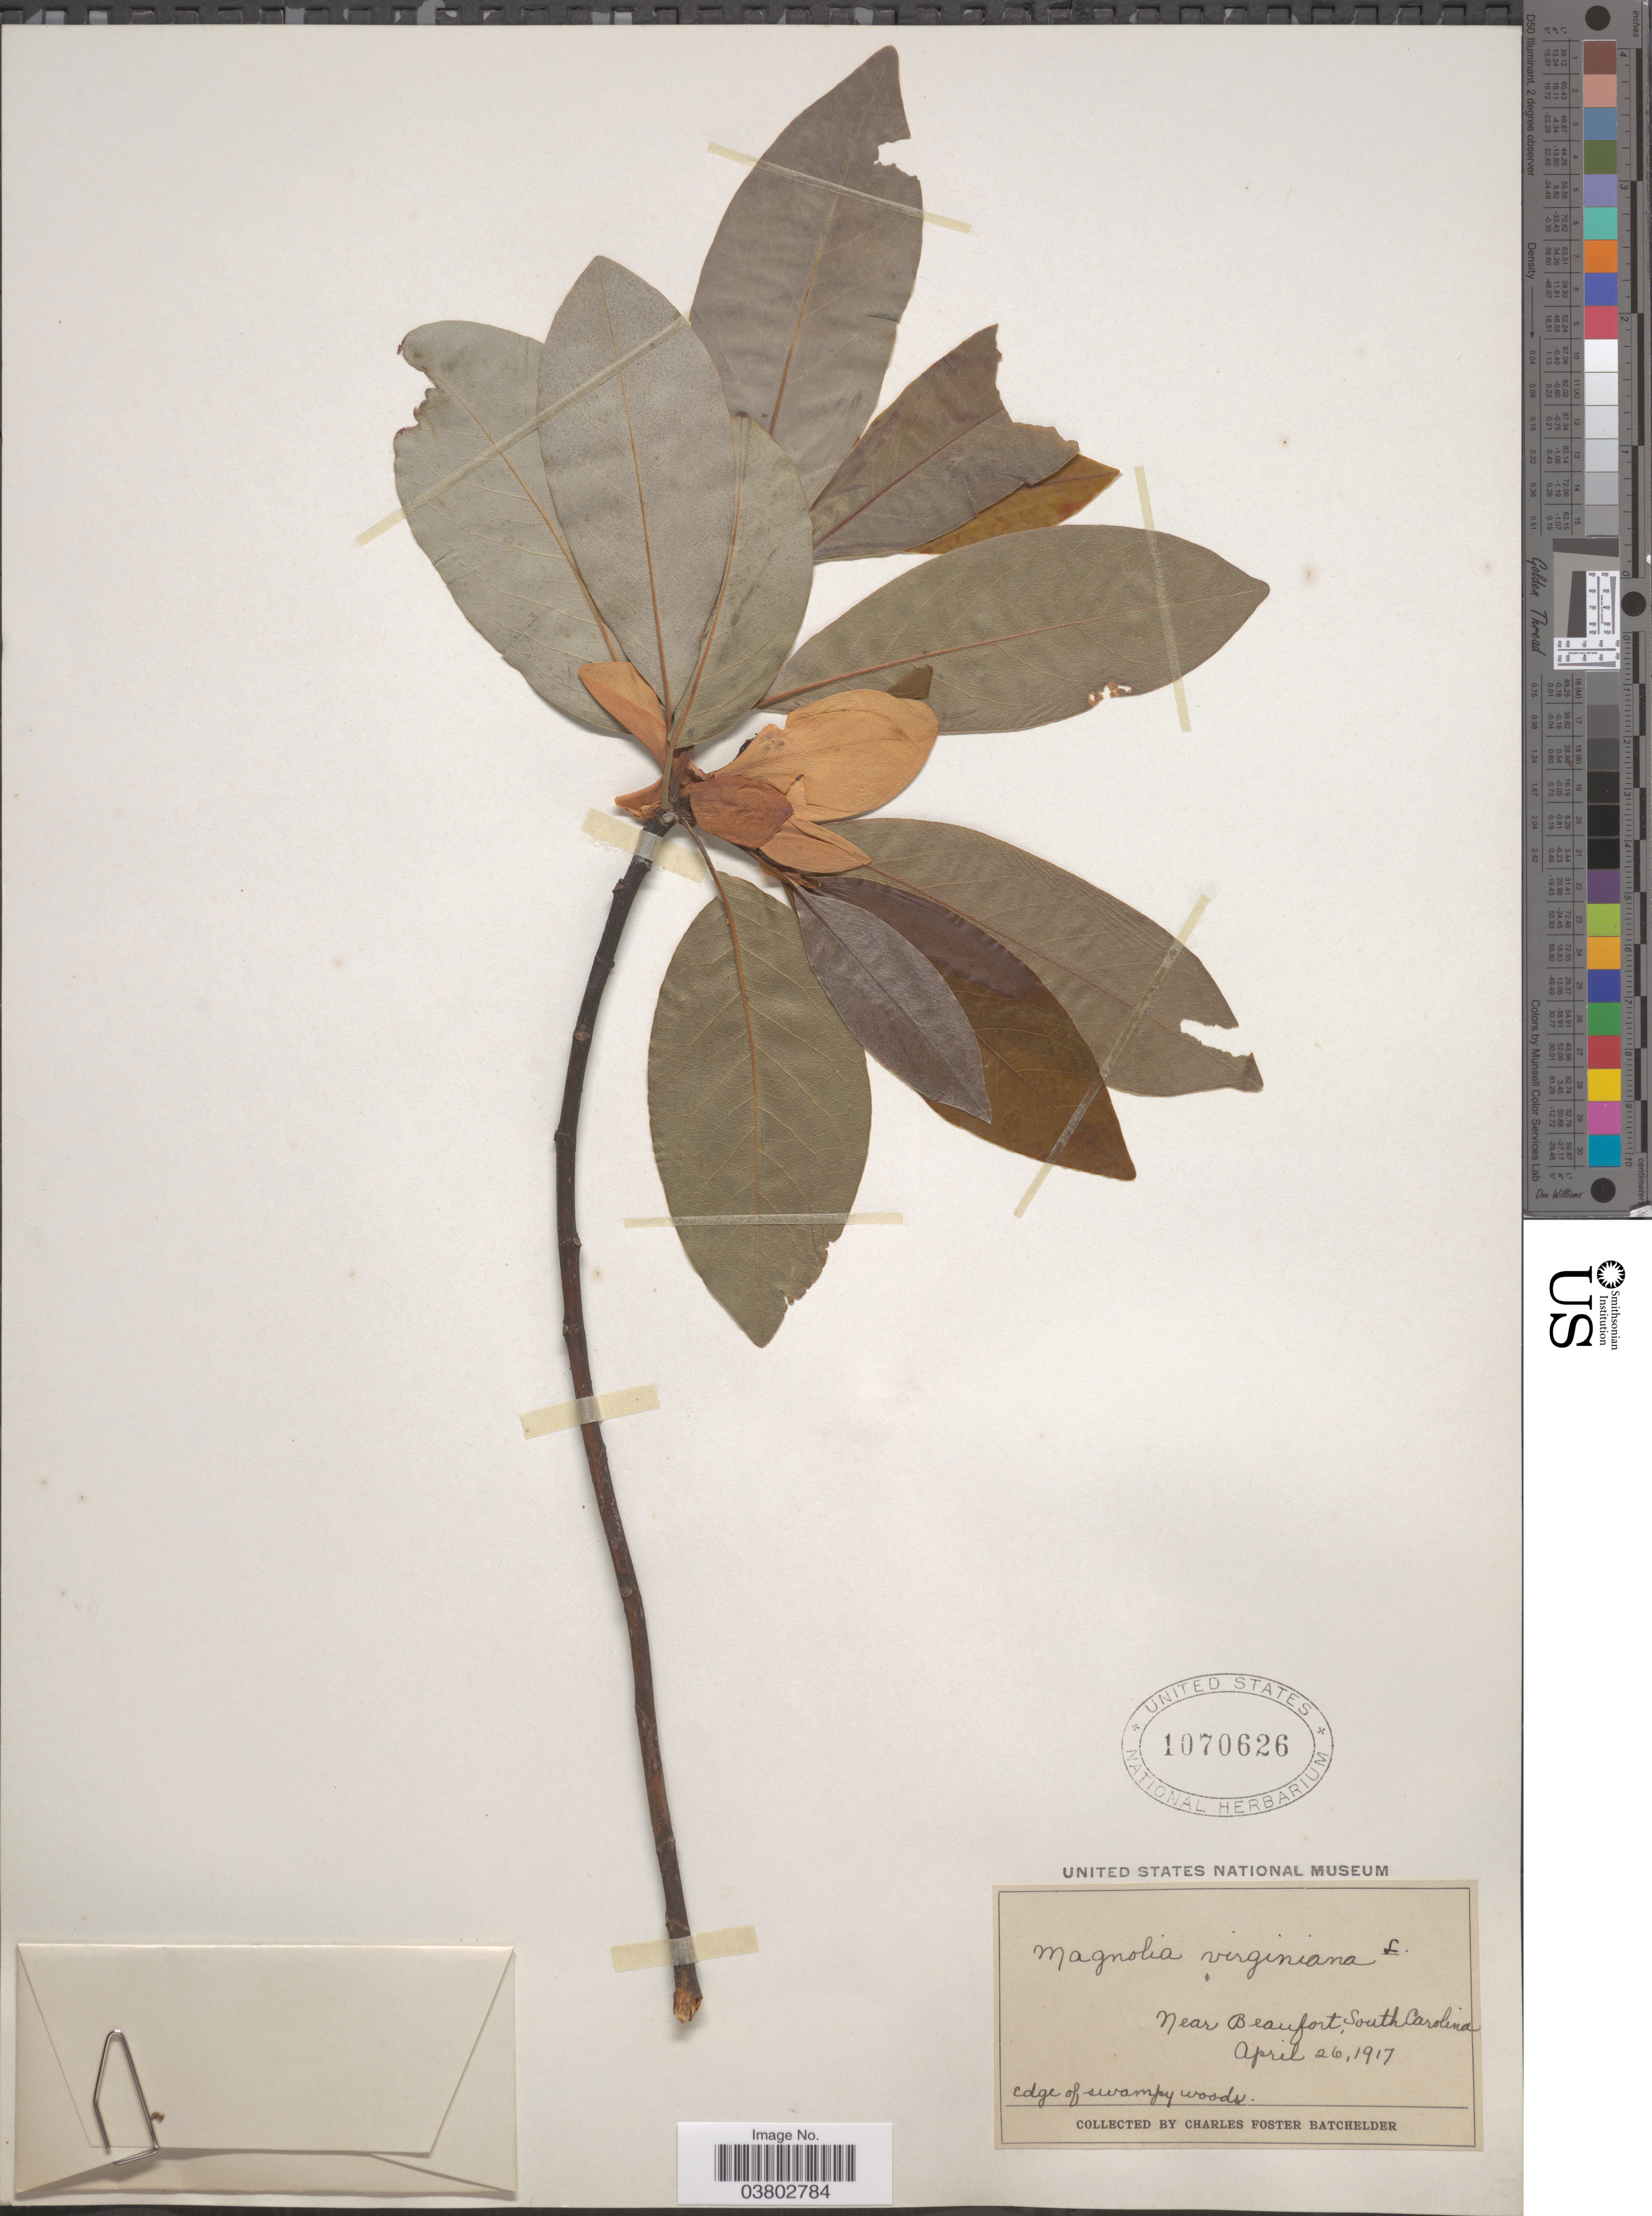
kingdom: Plantae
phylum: Tracheophyta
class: Magnoliopsida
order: Magnoliales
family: Magnoliaceae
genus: Magnolia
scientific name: Magnolia virginiana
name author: L.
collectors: C. Batchelder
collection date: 1917-04-26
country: United States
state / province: South Carolina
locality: Near Beaufort.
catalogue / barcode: US 1070626